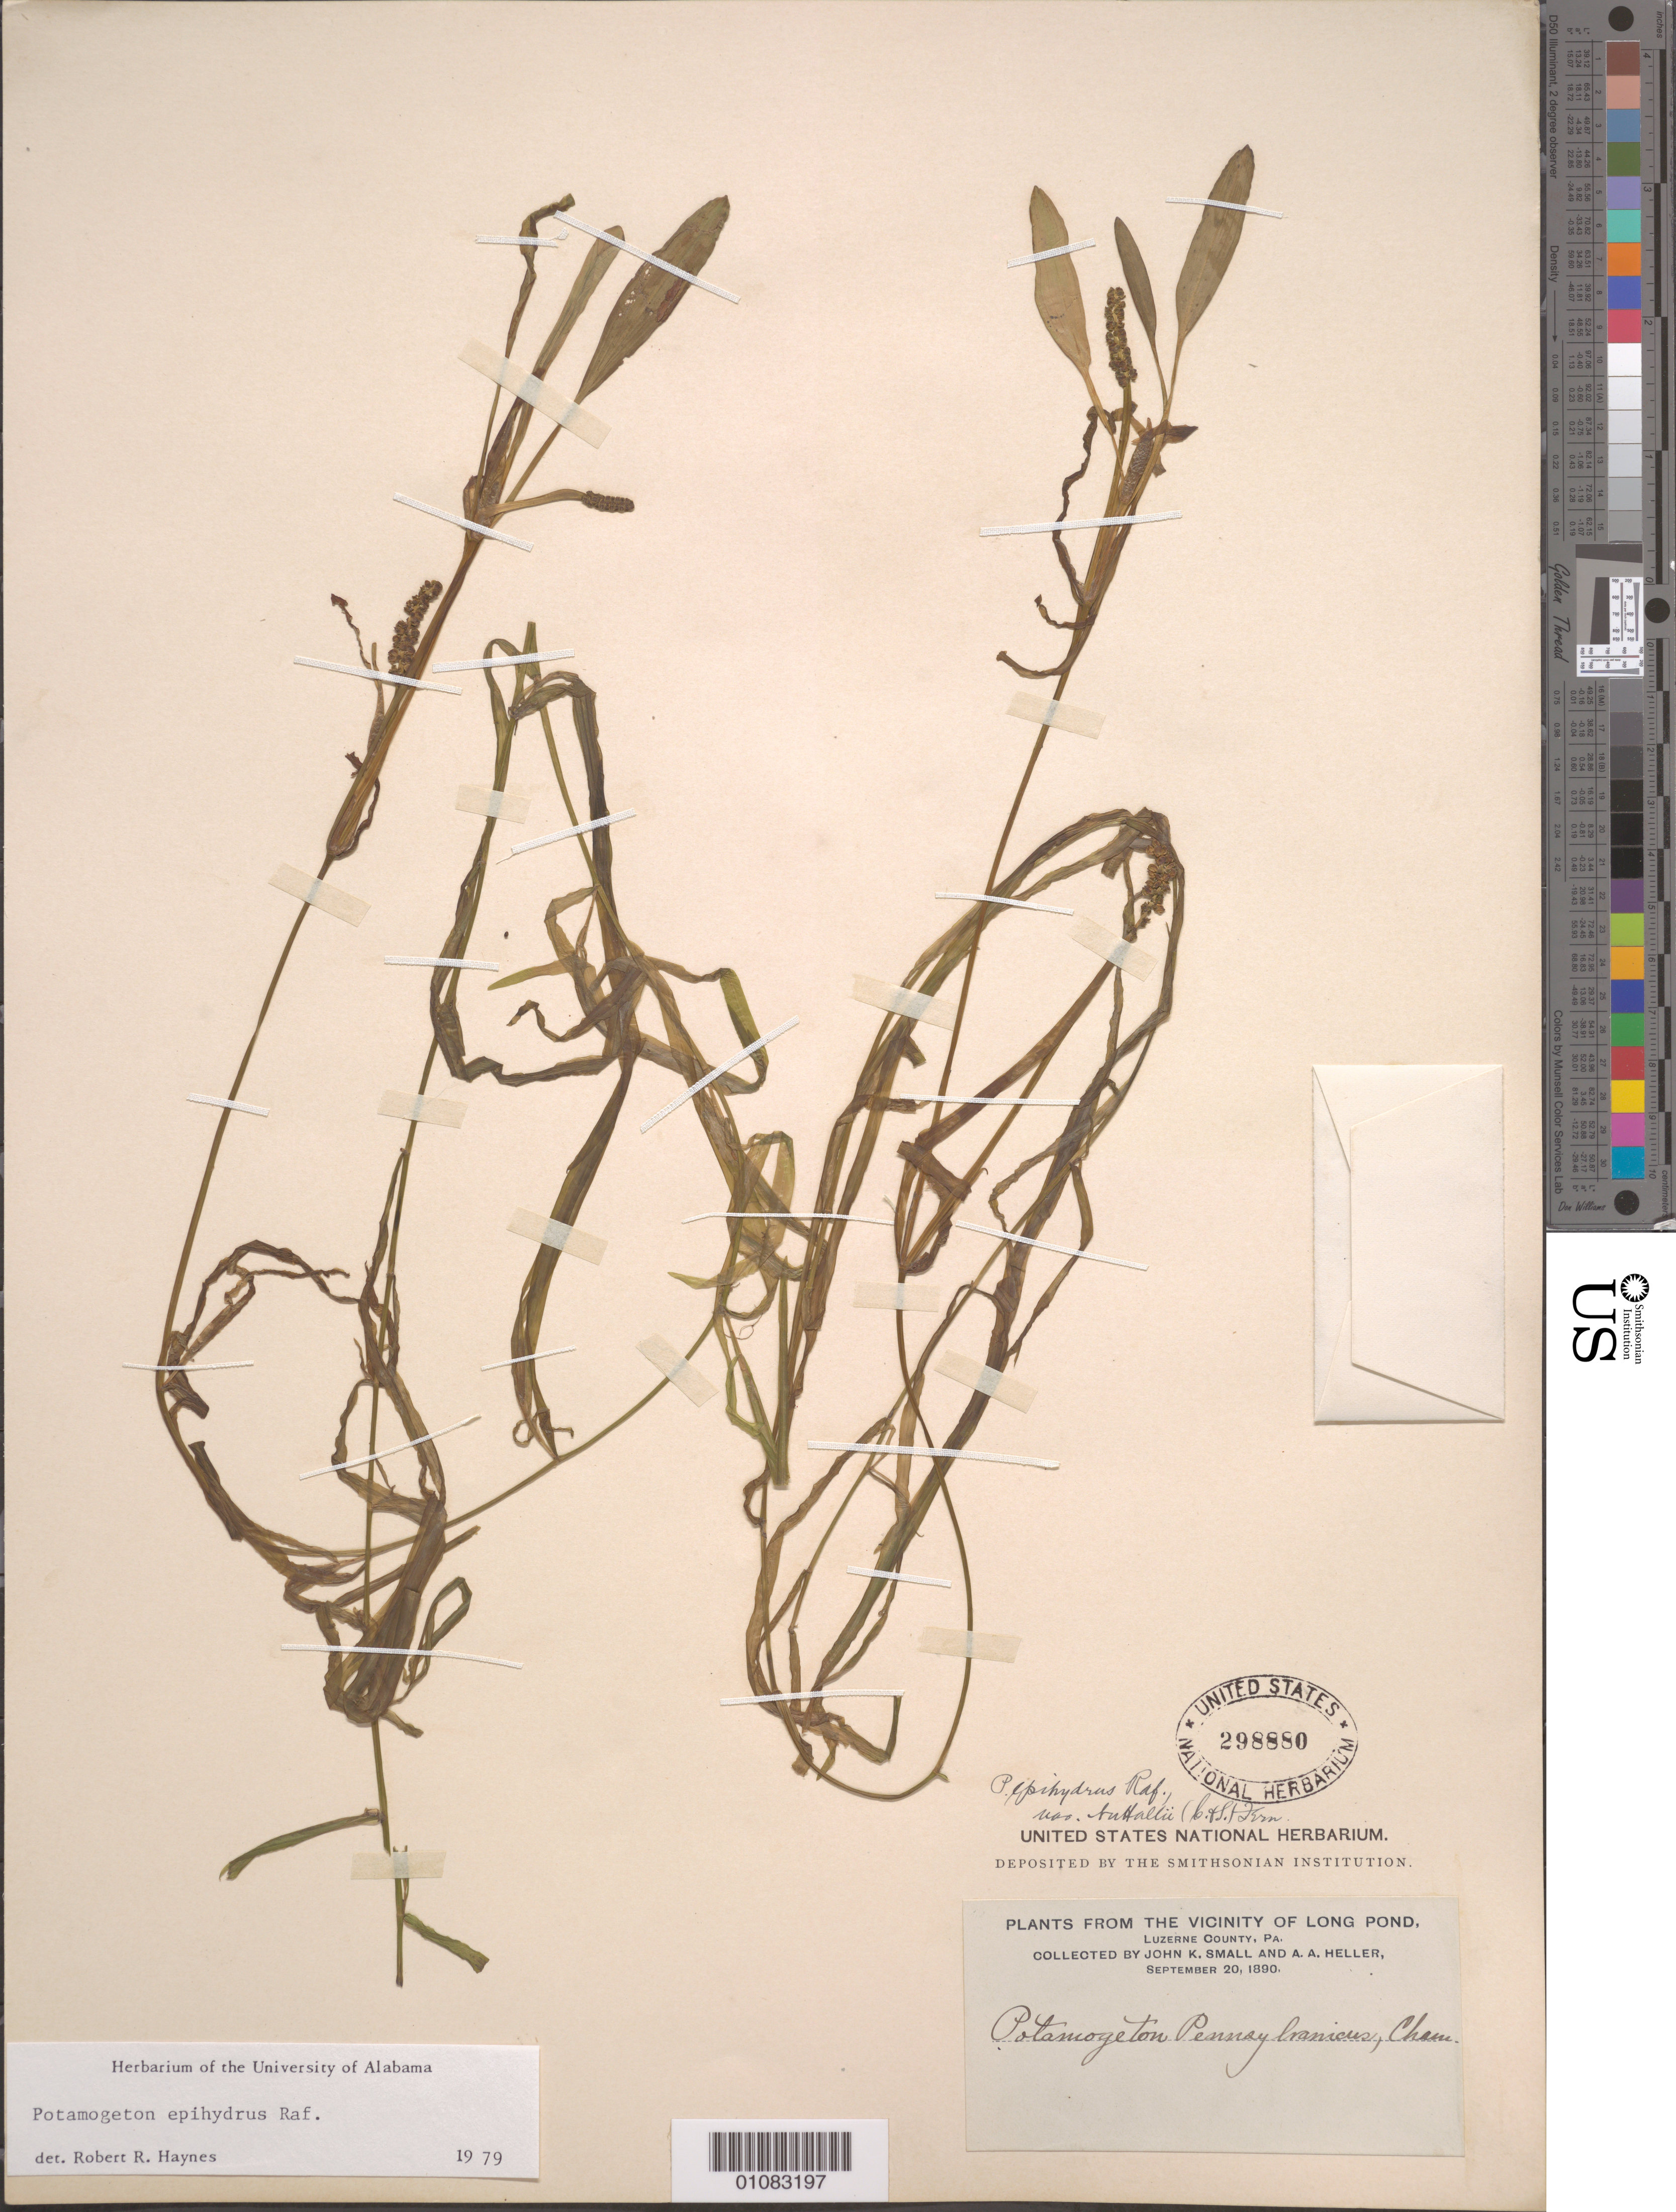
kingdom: Plantae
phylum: Tracheophyta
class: Liliopsida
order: Alismatales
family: Potamogetonaceae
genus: Potamogeton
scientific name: Potamogeton epihydrus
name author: Raf.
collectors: J. K. Small & A. A. Heller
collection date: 1890-09-20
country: United States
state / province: Pennsylvania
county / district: Luzerne County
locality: vicinity of Long Pond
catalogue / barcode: US 298880